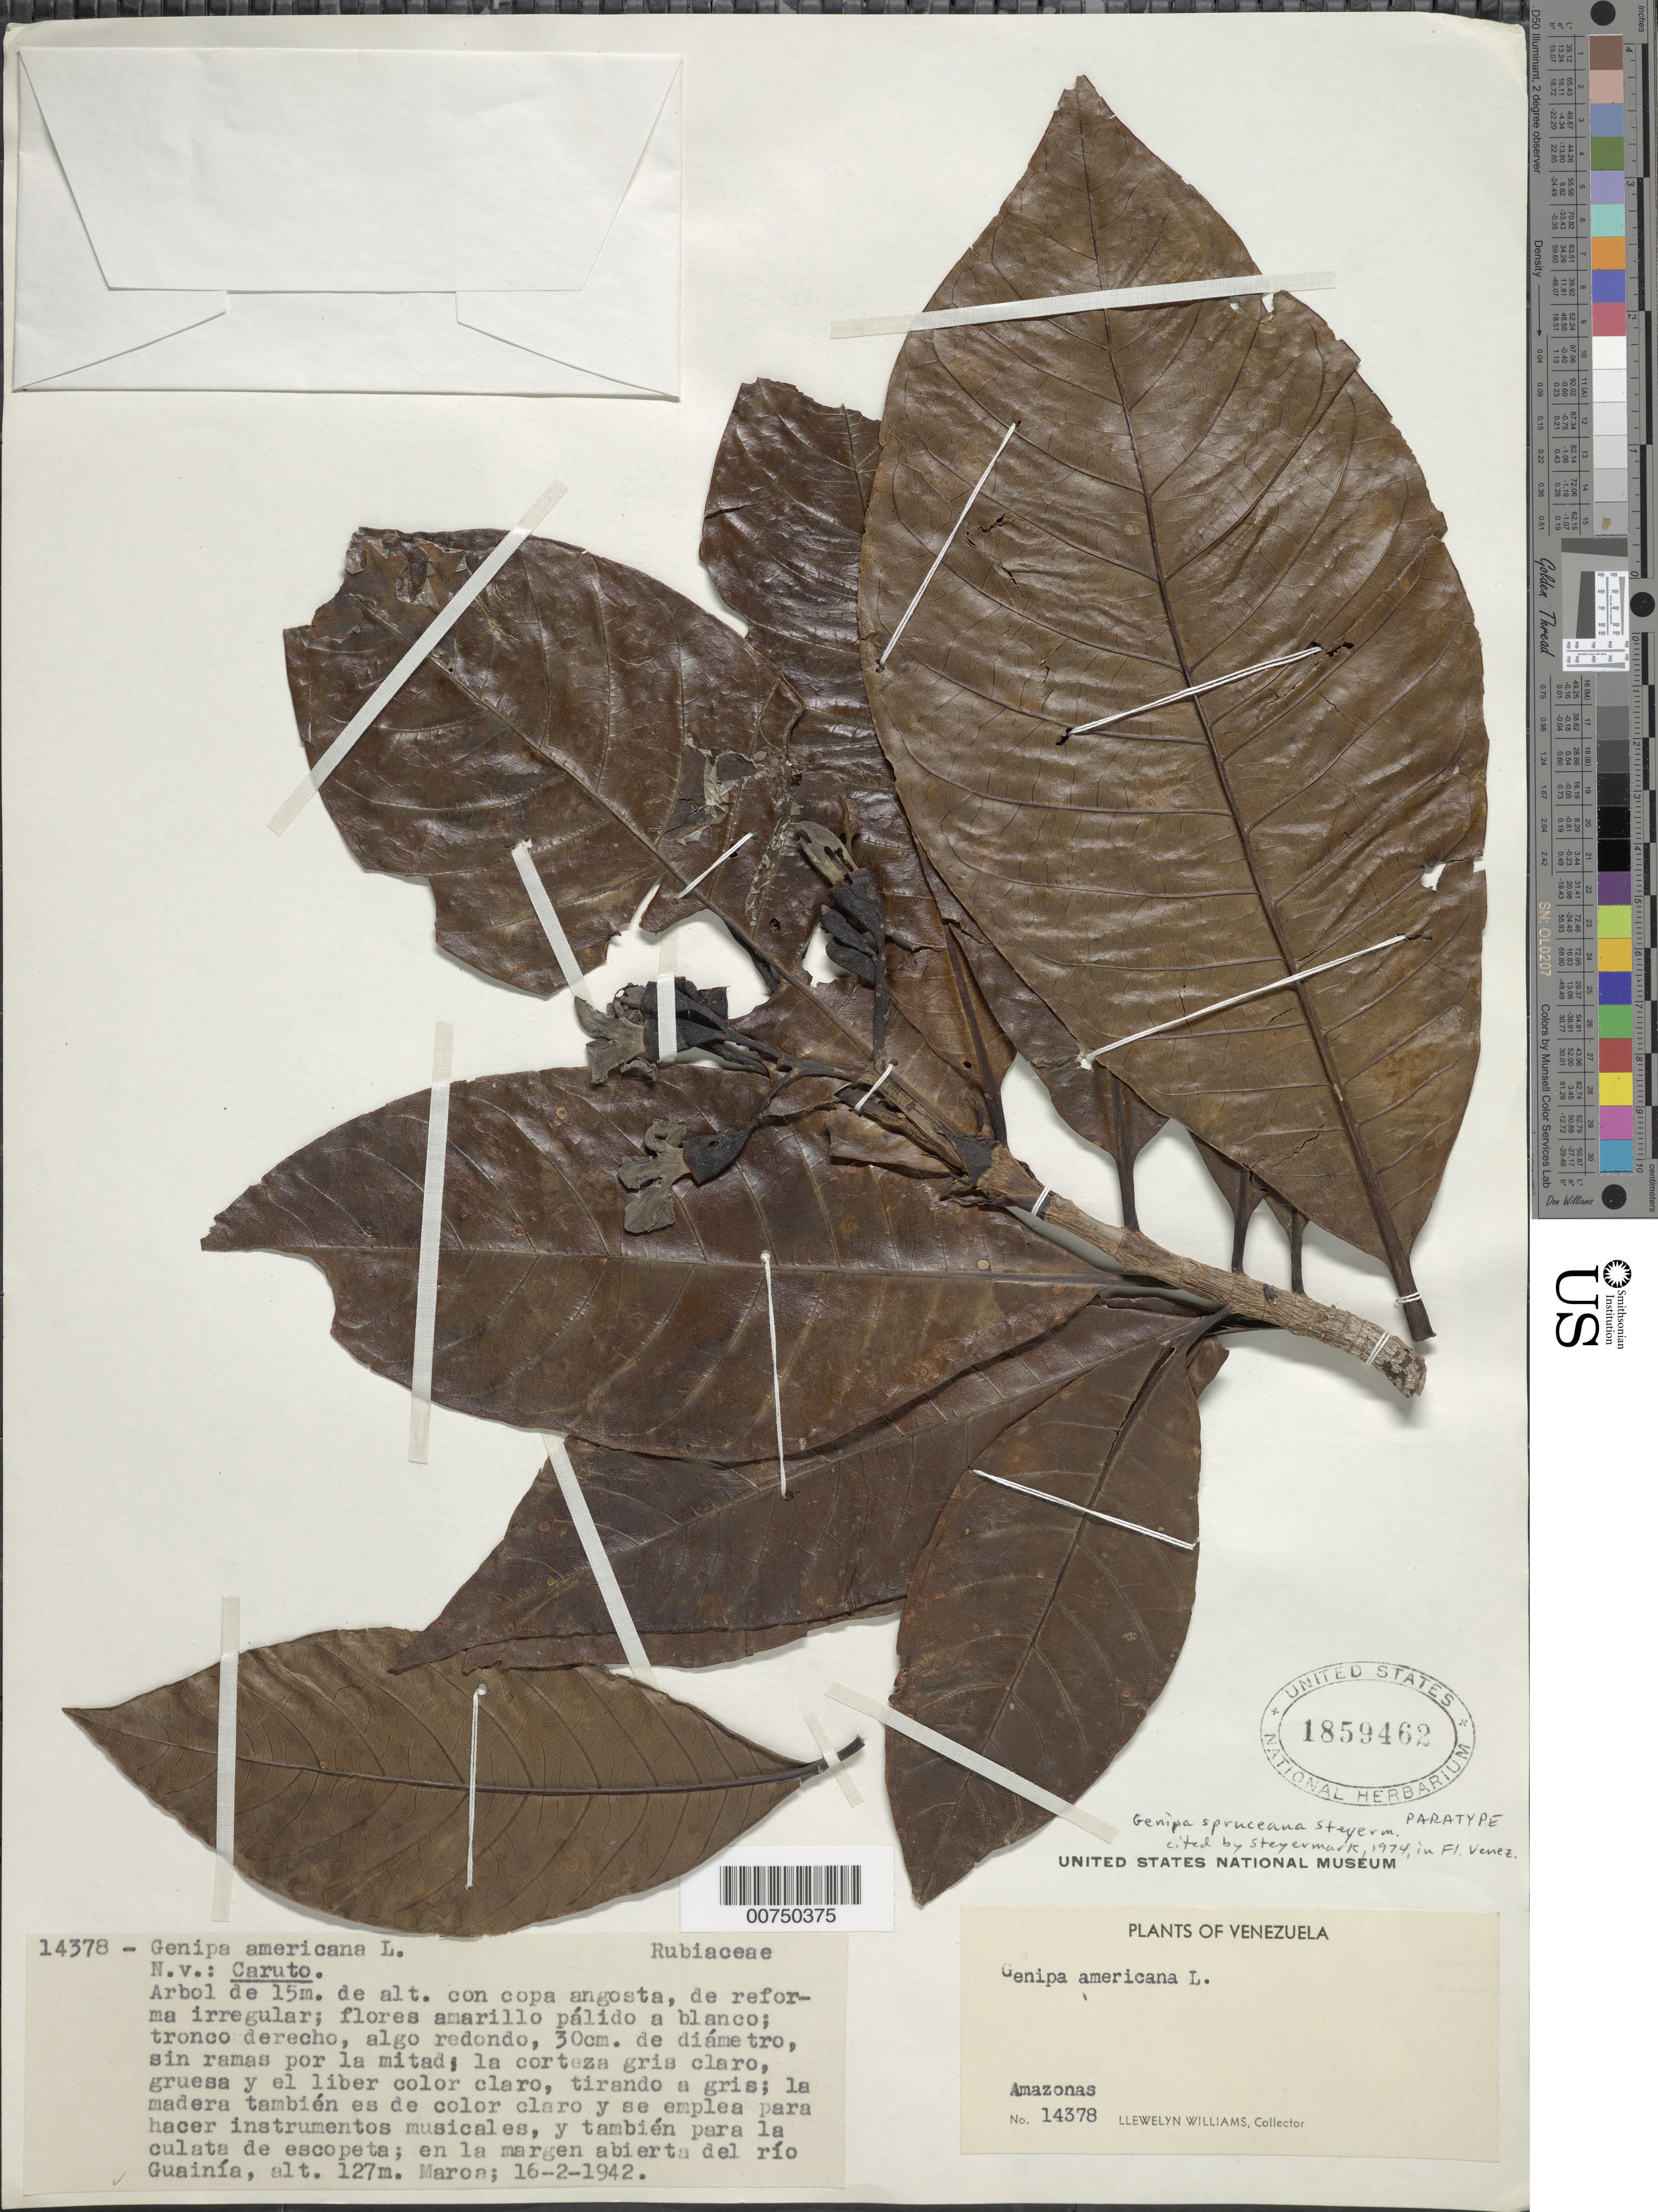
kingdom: Plantae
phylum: Tracheophyta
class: Magnoliopsida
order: Gentianales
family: Rubiaceae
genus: Genipa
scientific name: Genipa spruceana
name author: Steyerm.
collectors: Ll. Williams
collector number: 14378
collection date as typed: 16-Feb-42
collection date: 1942-02-16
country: Venezuela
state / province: Amazonas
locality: Maroa, Río Guainía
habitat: Margen abierta del rio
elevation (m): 127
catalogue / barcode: US 1859462